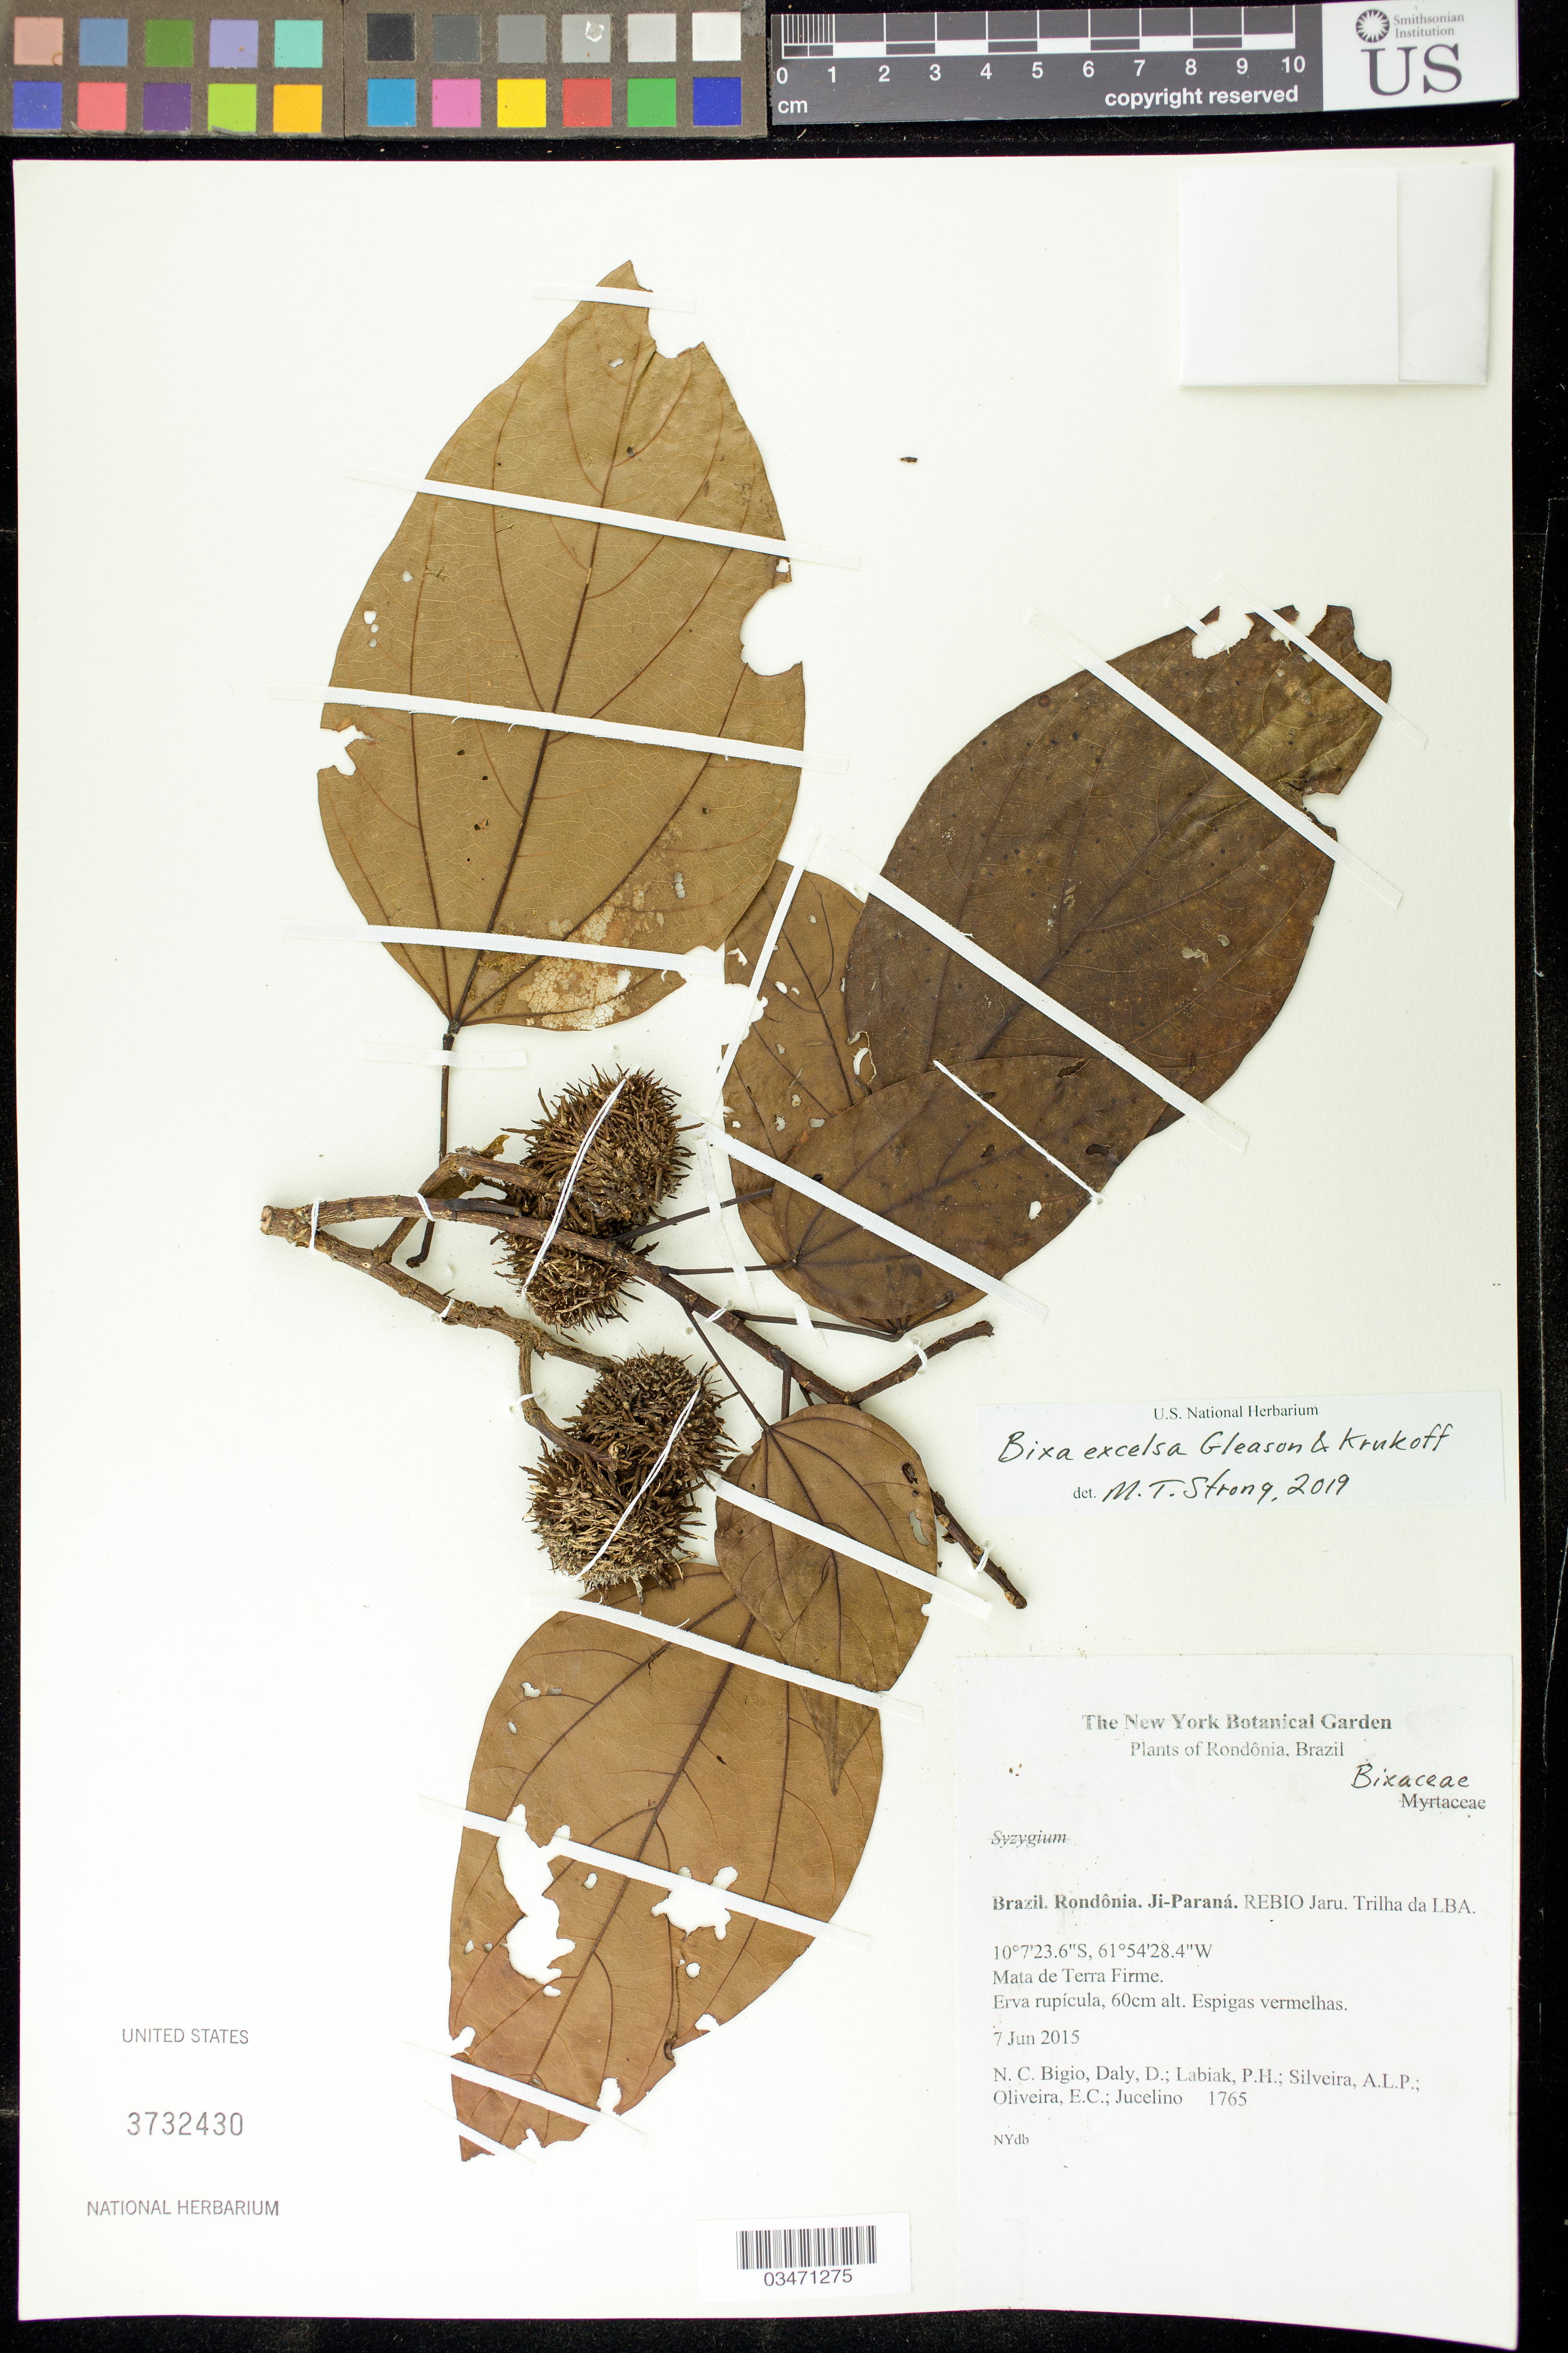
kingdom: Plantae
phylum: Tracheophyta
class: Magnoliopsida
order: Malvales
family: Bixaceae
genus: Bixa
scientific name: Bixa excelsa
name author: Gleason & Krukoff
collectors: N. C. Bigio, D. Daly, P. H. Labiak, -. Silveira, E. Oliveira & -. Jucelino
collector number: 1765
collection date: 2015-06-07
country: Brazil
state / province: Rondônia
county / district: Ji-Paraná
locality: REBIO Jaru. Trilha da LBA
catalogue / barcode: US 3732430